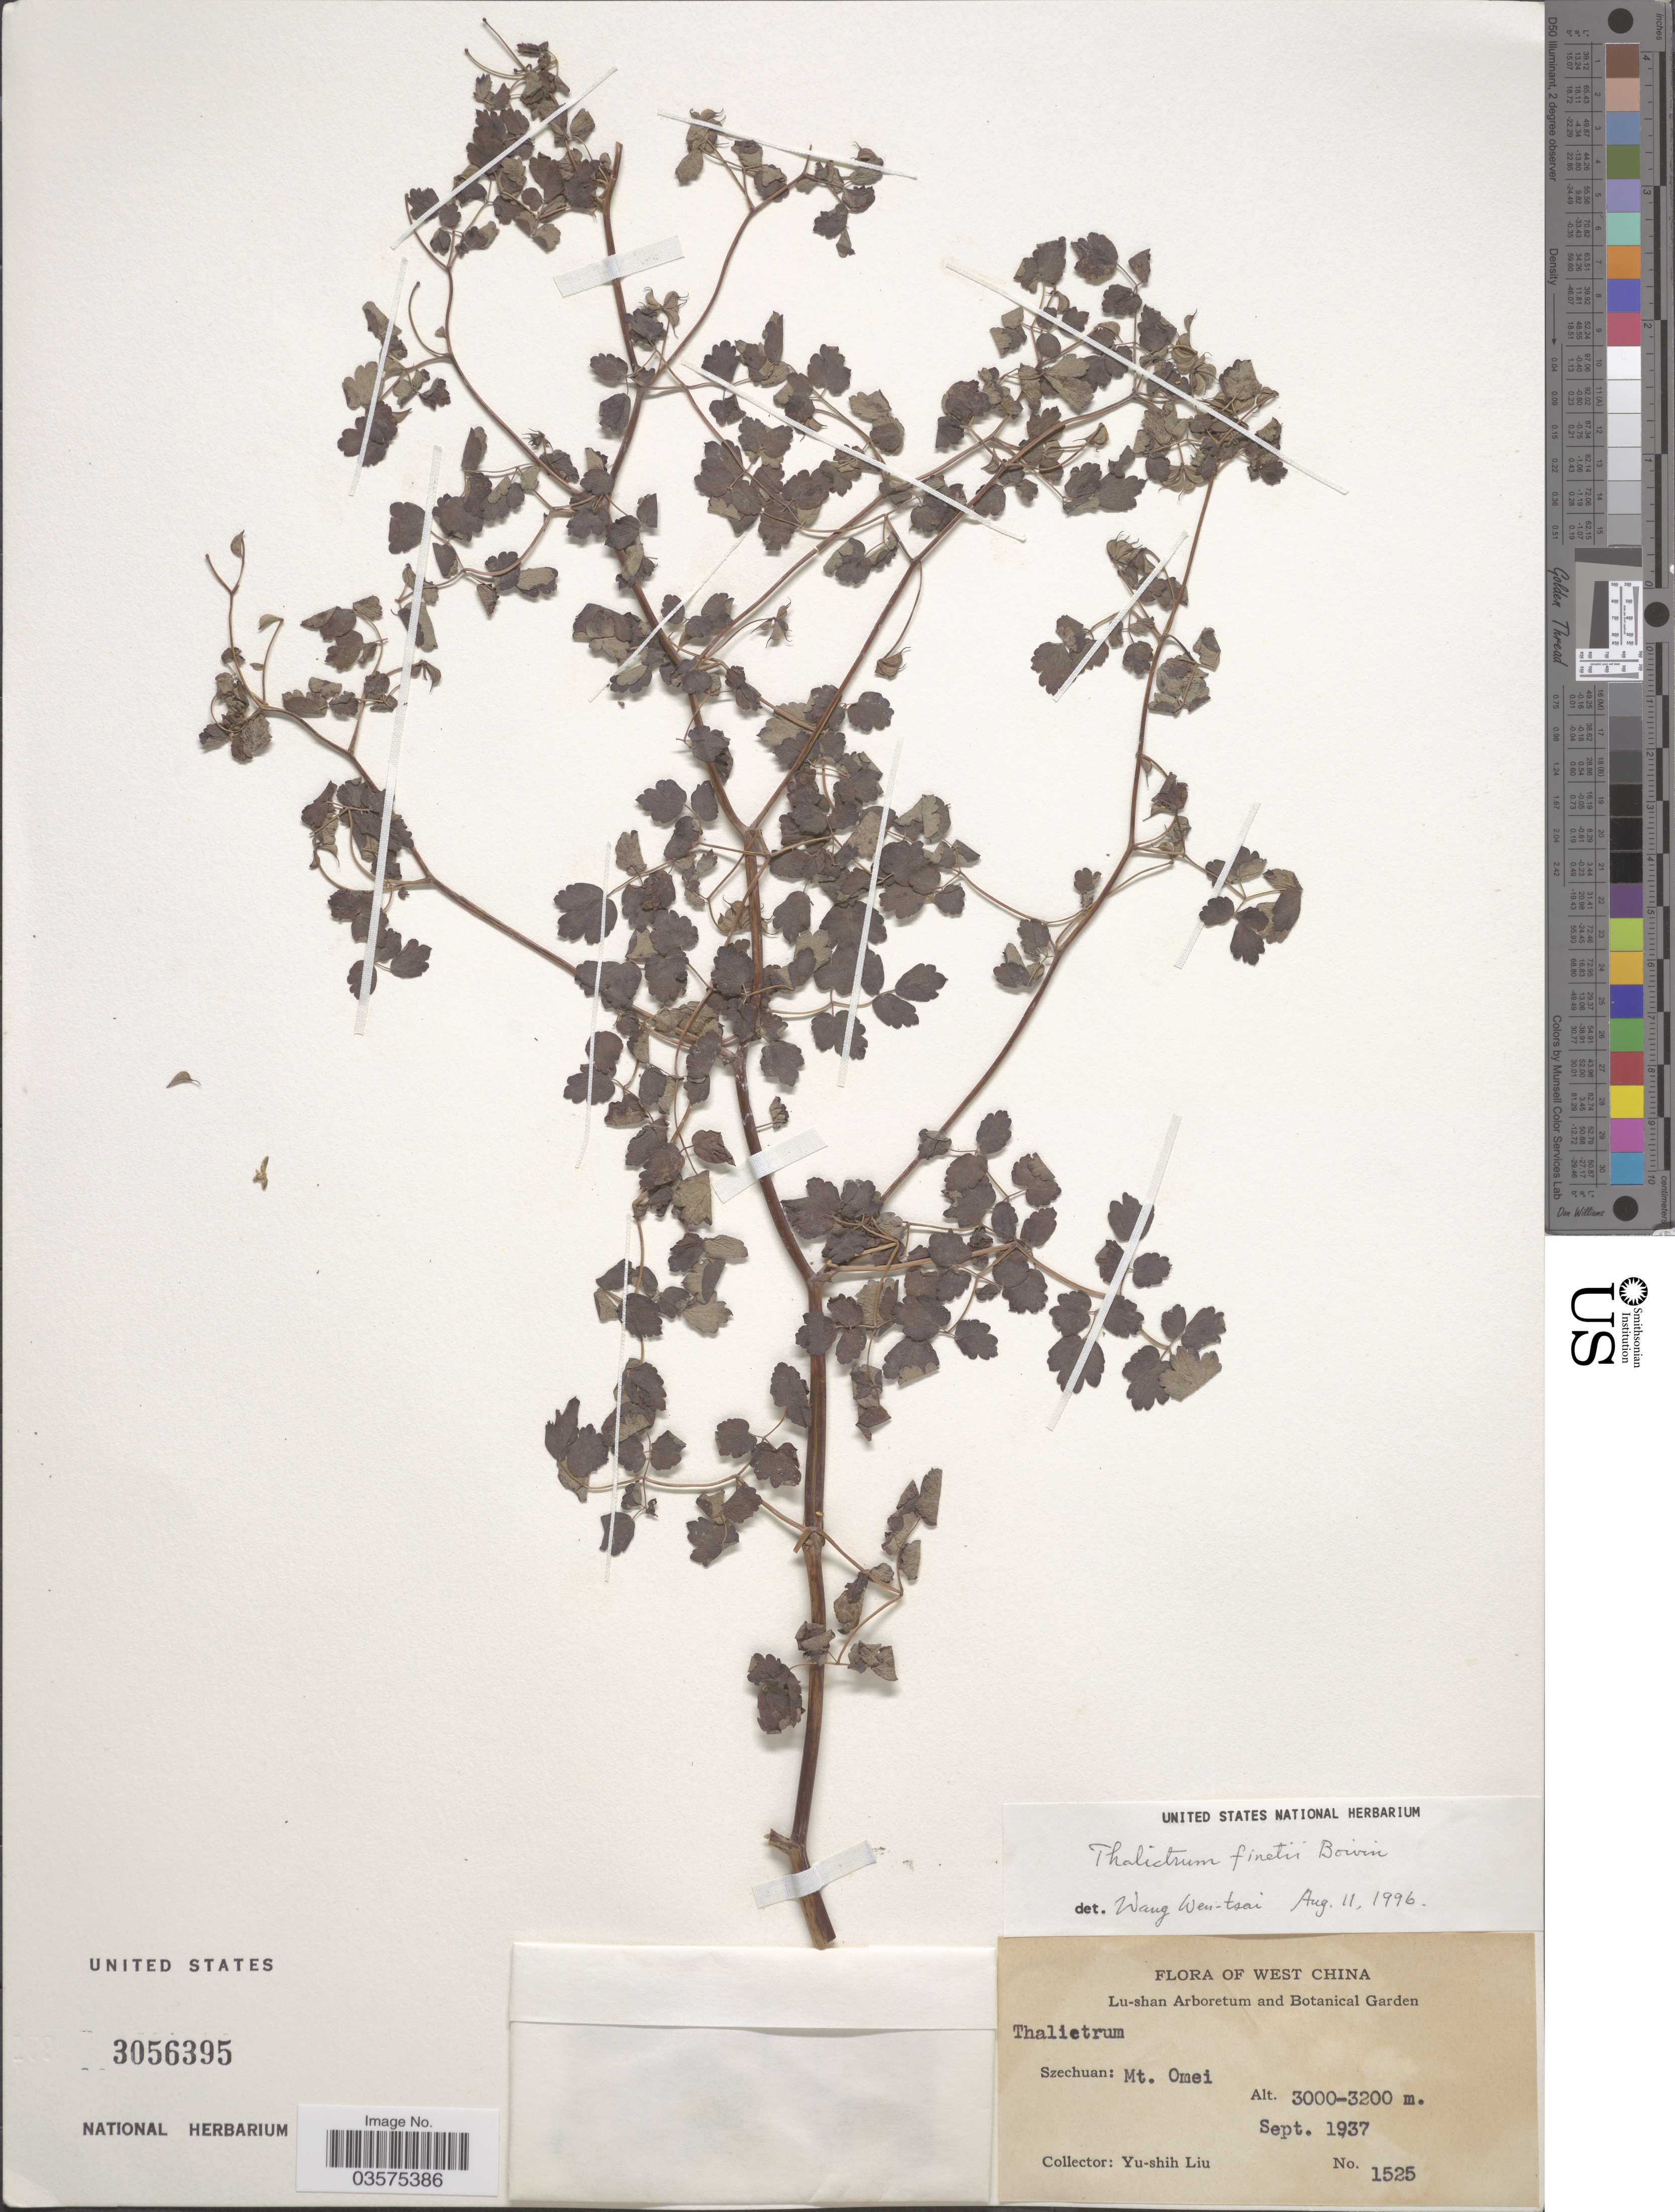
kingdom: Plantae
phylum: Tracheophyta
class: Magnoliopsida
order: Ranunculales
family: Ranunculaceae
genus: Thalictrum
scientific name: Thalictrum finetii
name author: B. Boivin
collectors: Y.-S. Liu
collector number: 1525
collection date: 1937-09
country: China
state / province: Sichuan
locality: West China. Szechuan: Mt. Omei.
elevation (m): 3000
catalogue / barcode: US 3056395